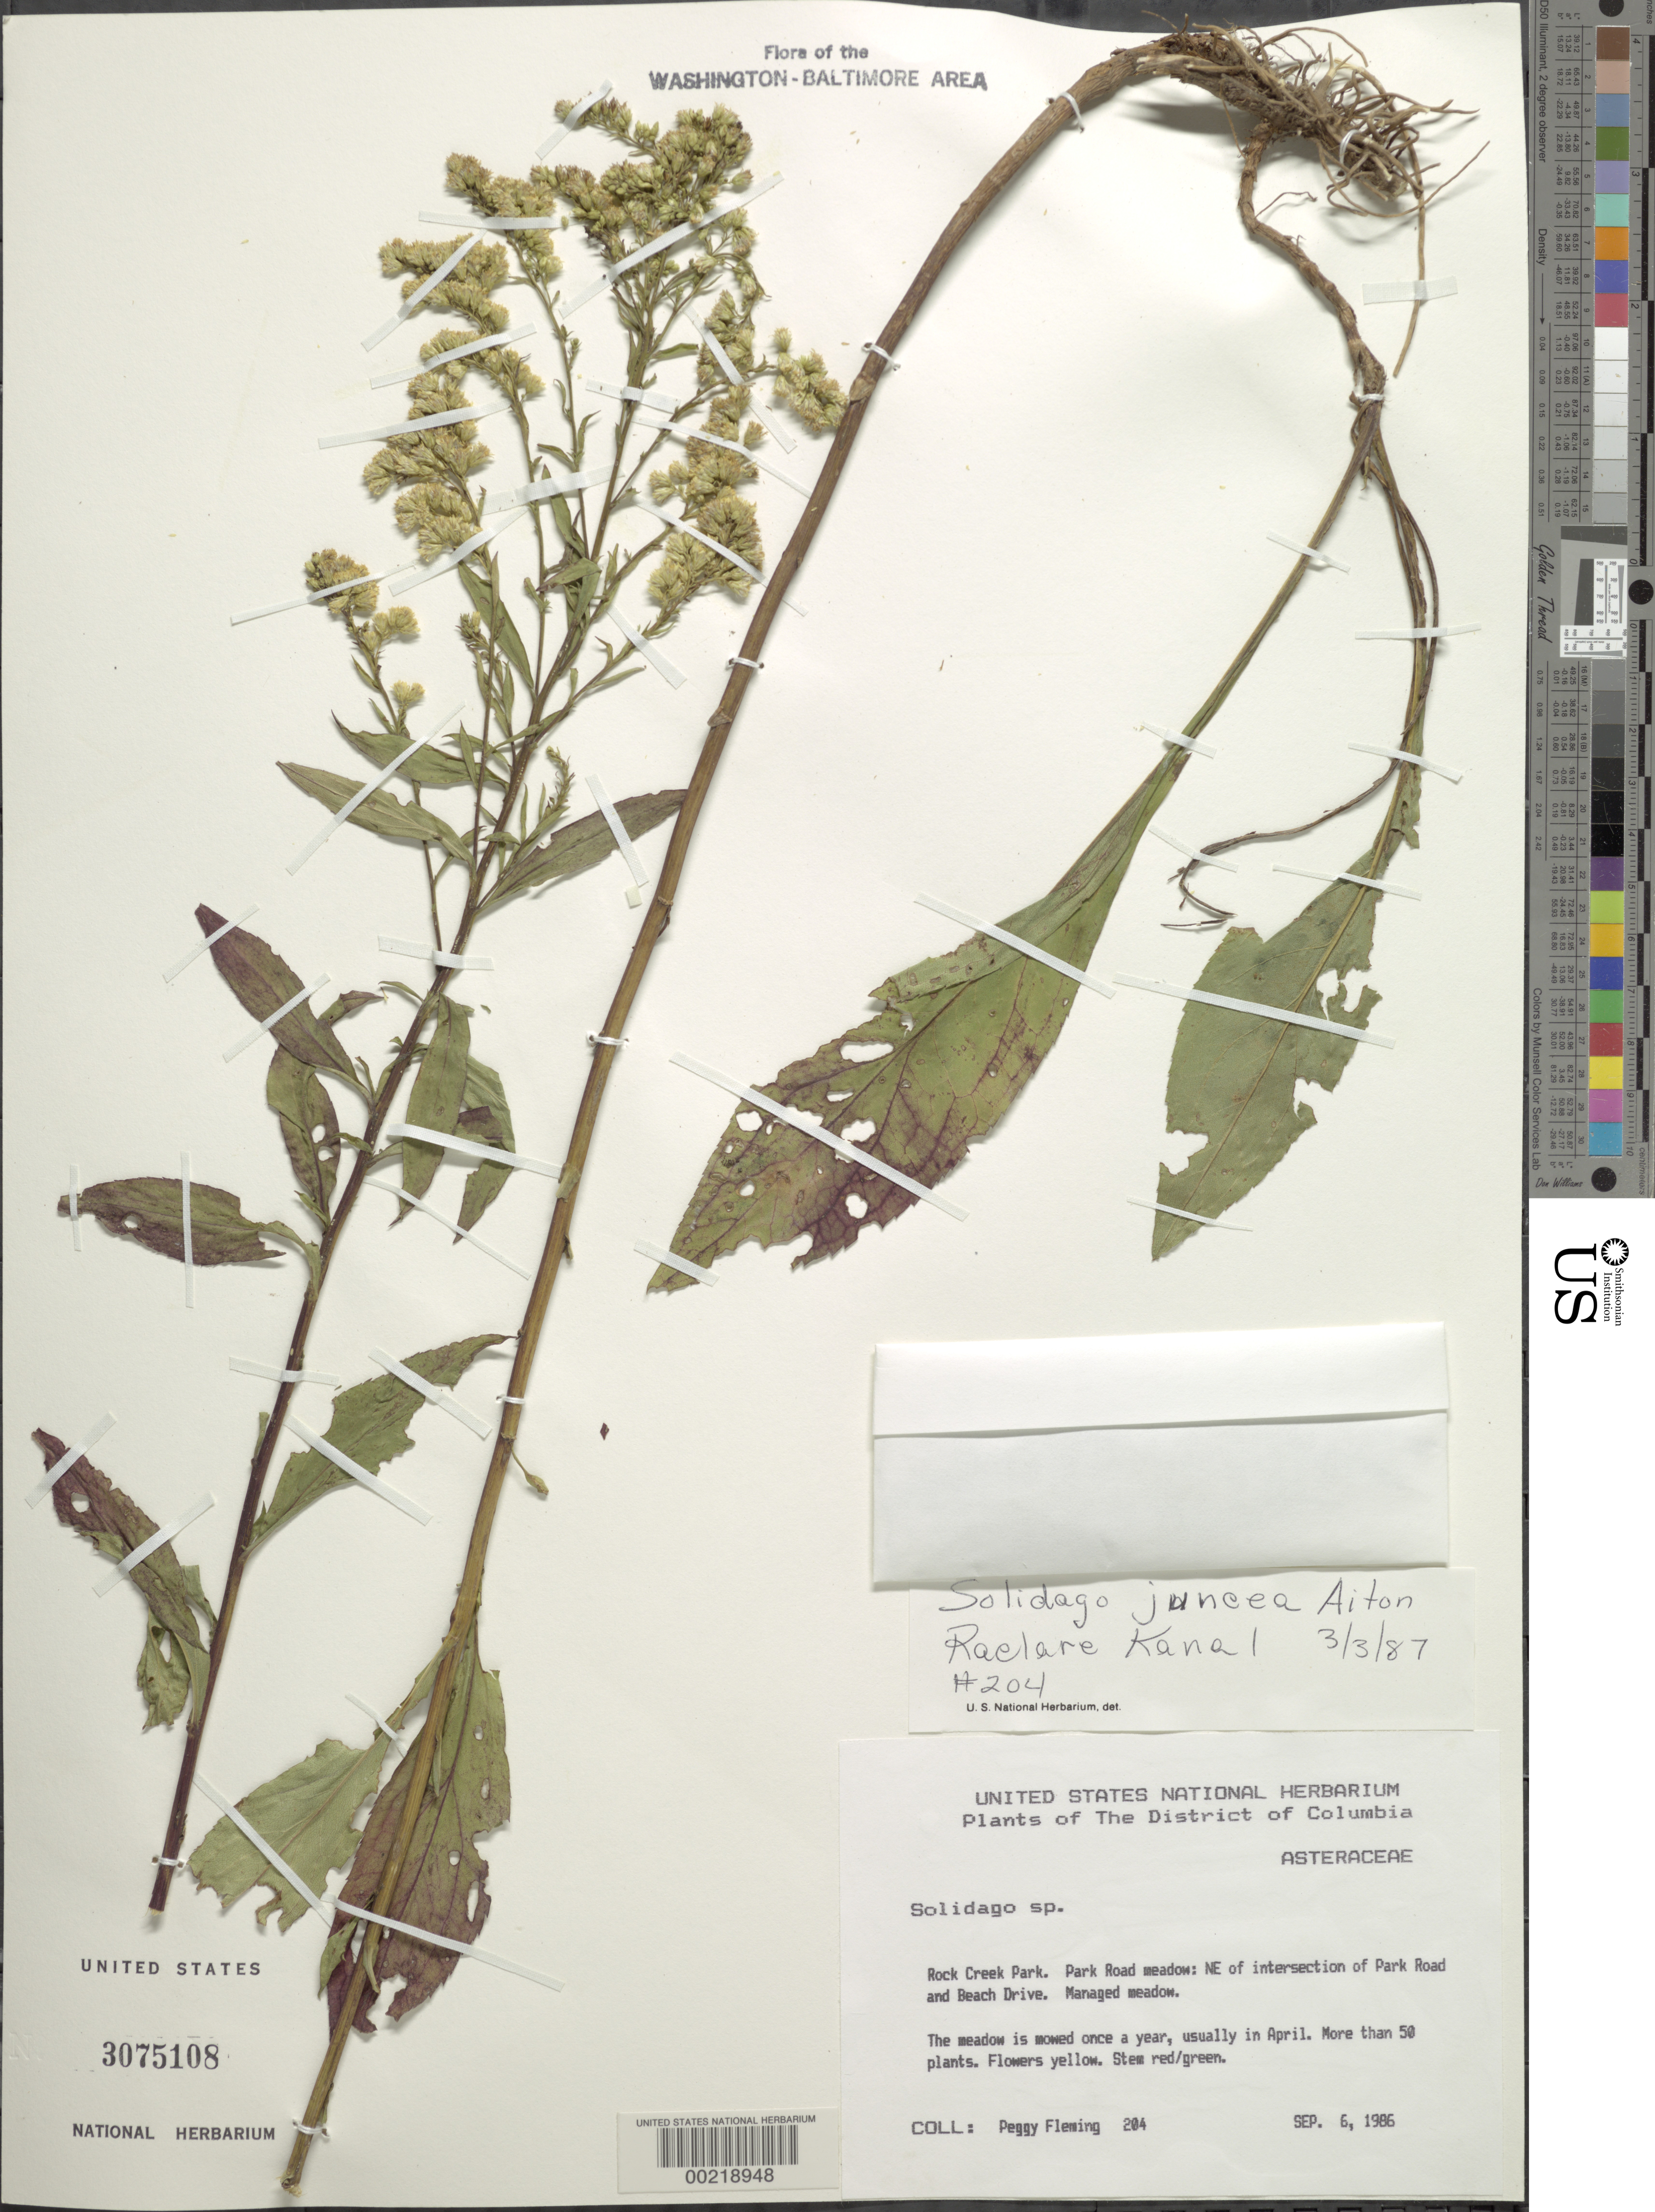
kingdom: Plantae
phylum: Tracheophyta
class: Magnoliopsida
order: Asterales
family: Asteraceae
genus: Solidago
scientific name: Solidago juncea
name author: Aiton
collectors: P. Fleming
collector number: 204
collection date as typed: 06 Sep 1986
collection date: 1986-09-06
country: United States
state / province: District of Columbia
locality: Rock Creek Park, NE of Park Road and Beach Drive Rock Creek Park & vicinity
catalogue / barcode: US 3075108